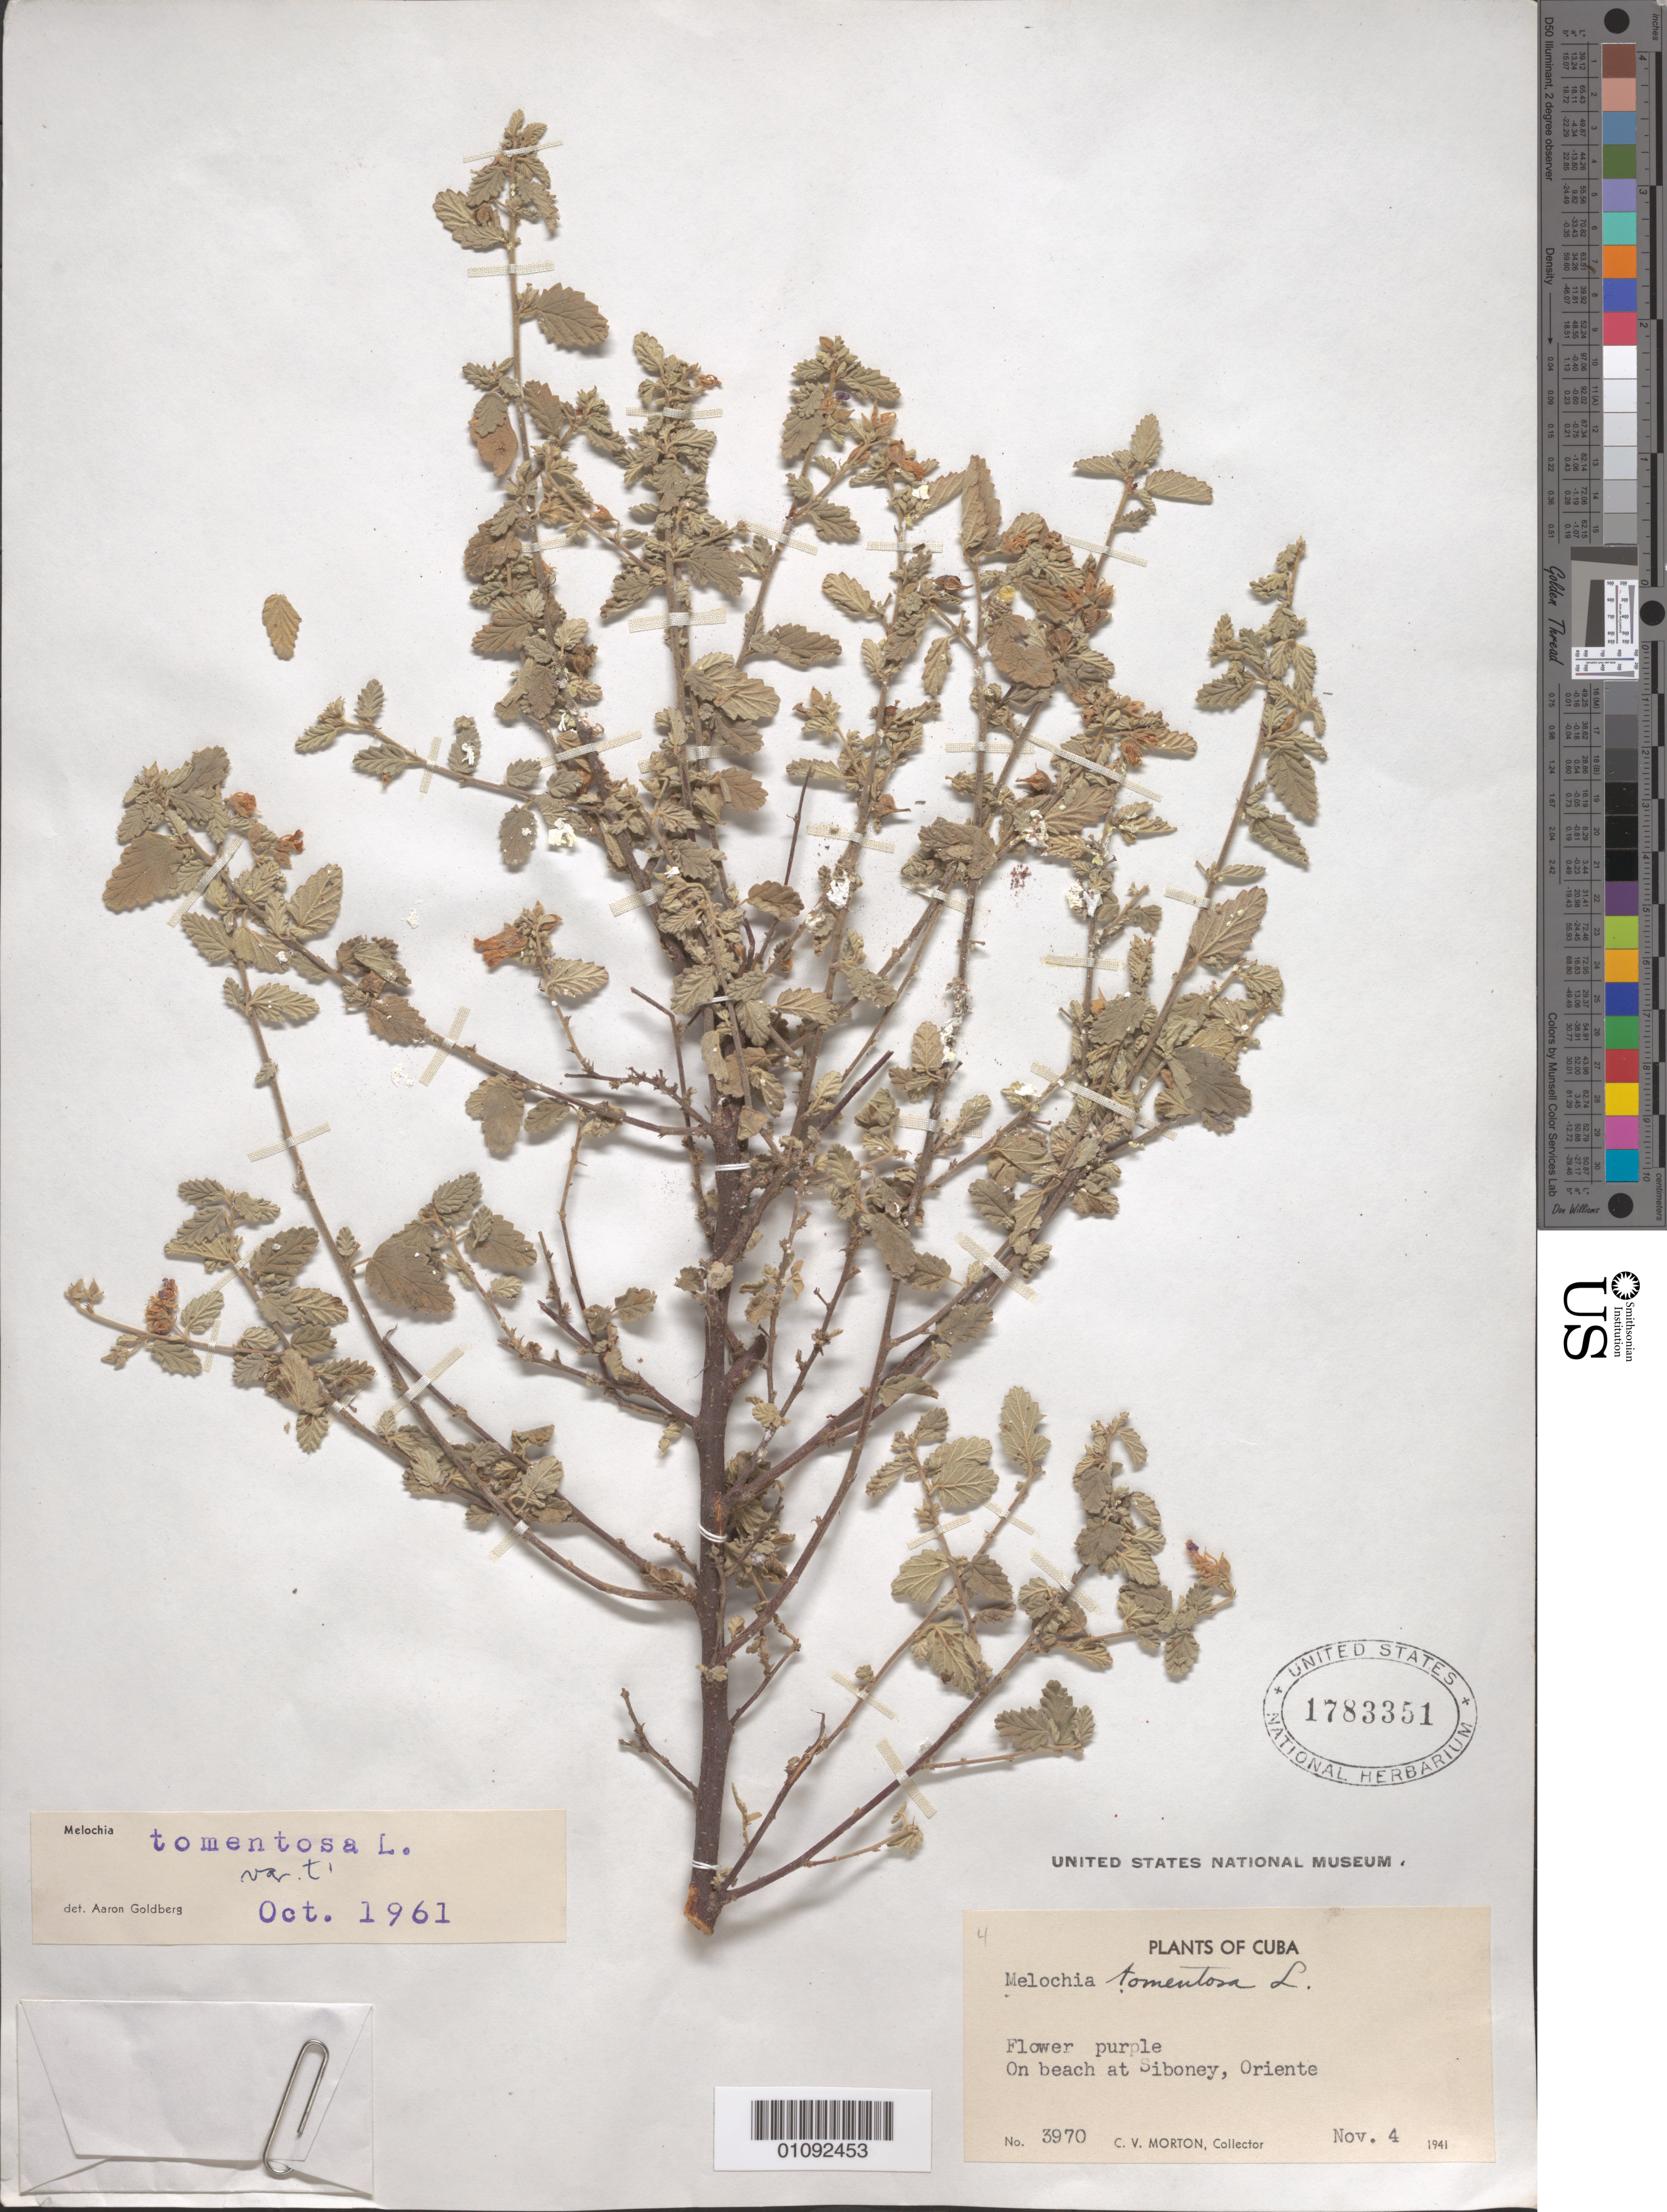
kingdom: Plantae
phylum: Tracheophyta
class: Magnoliopsida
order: Malvales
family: Malvaceae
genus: Melochia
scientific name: Melochia tomentosa var. tomentosa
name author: L.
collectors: C. V. Morton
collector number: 3970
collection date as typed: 04 Nov 1941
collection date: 1941-11-04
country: Cuba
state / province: Santiago de Cuba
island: Cuba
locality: On beach at Siboney, Oriente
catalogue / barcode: US 1783351